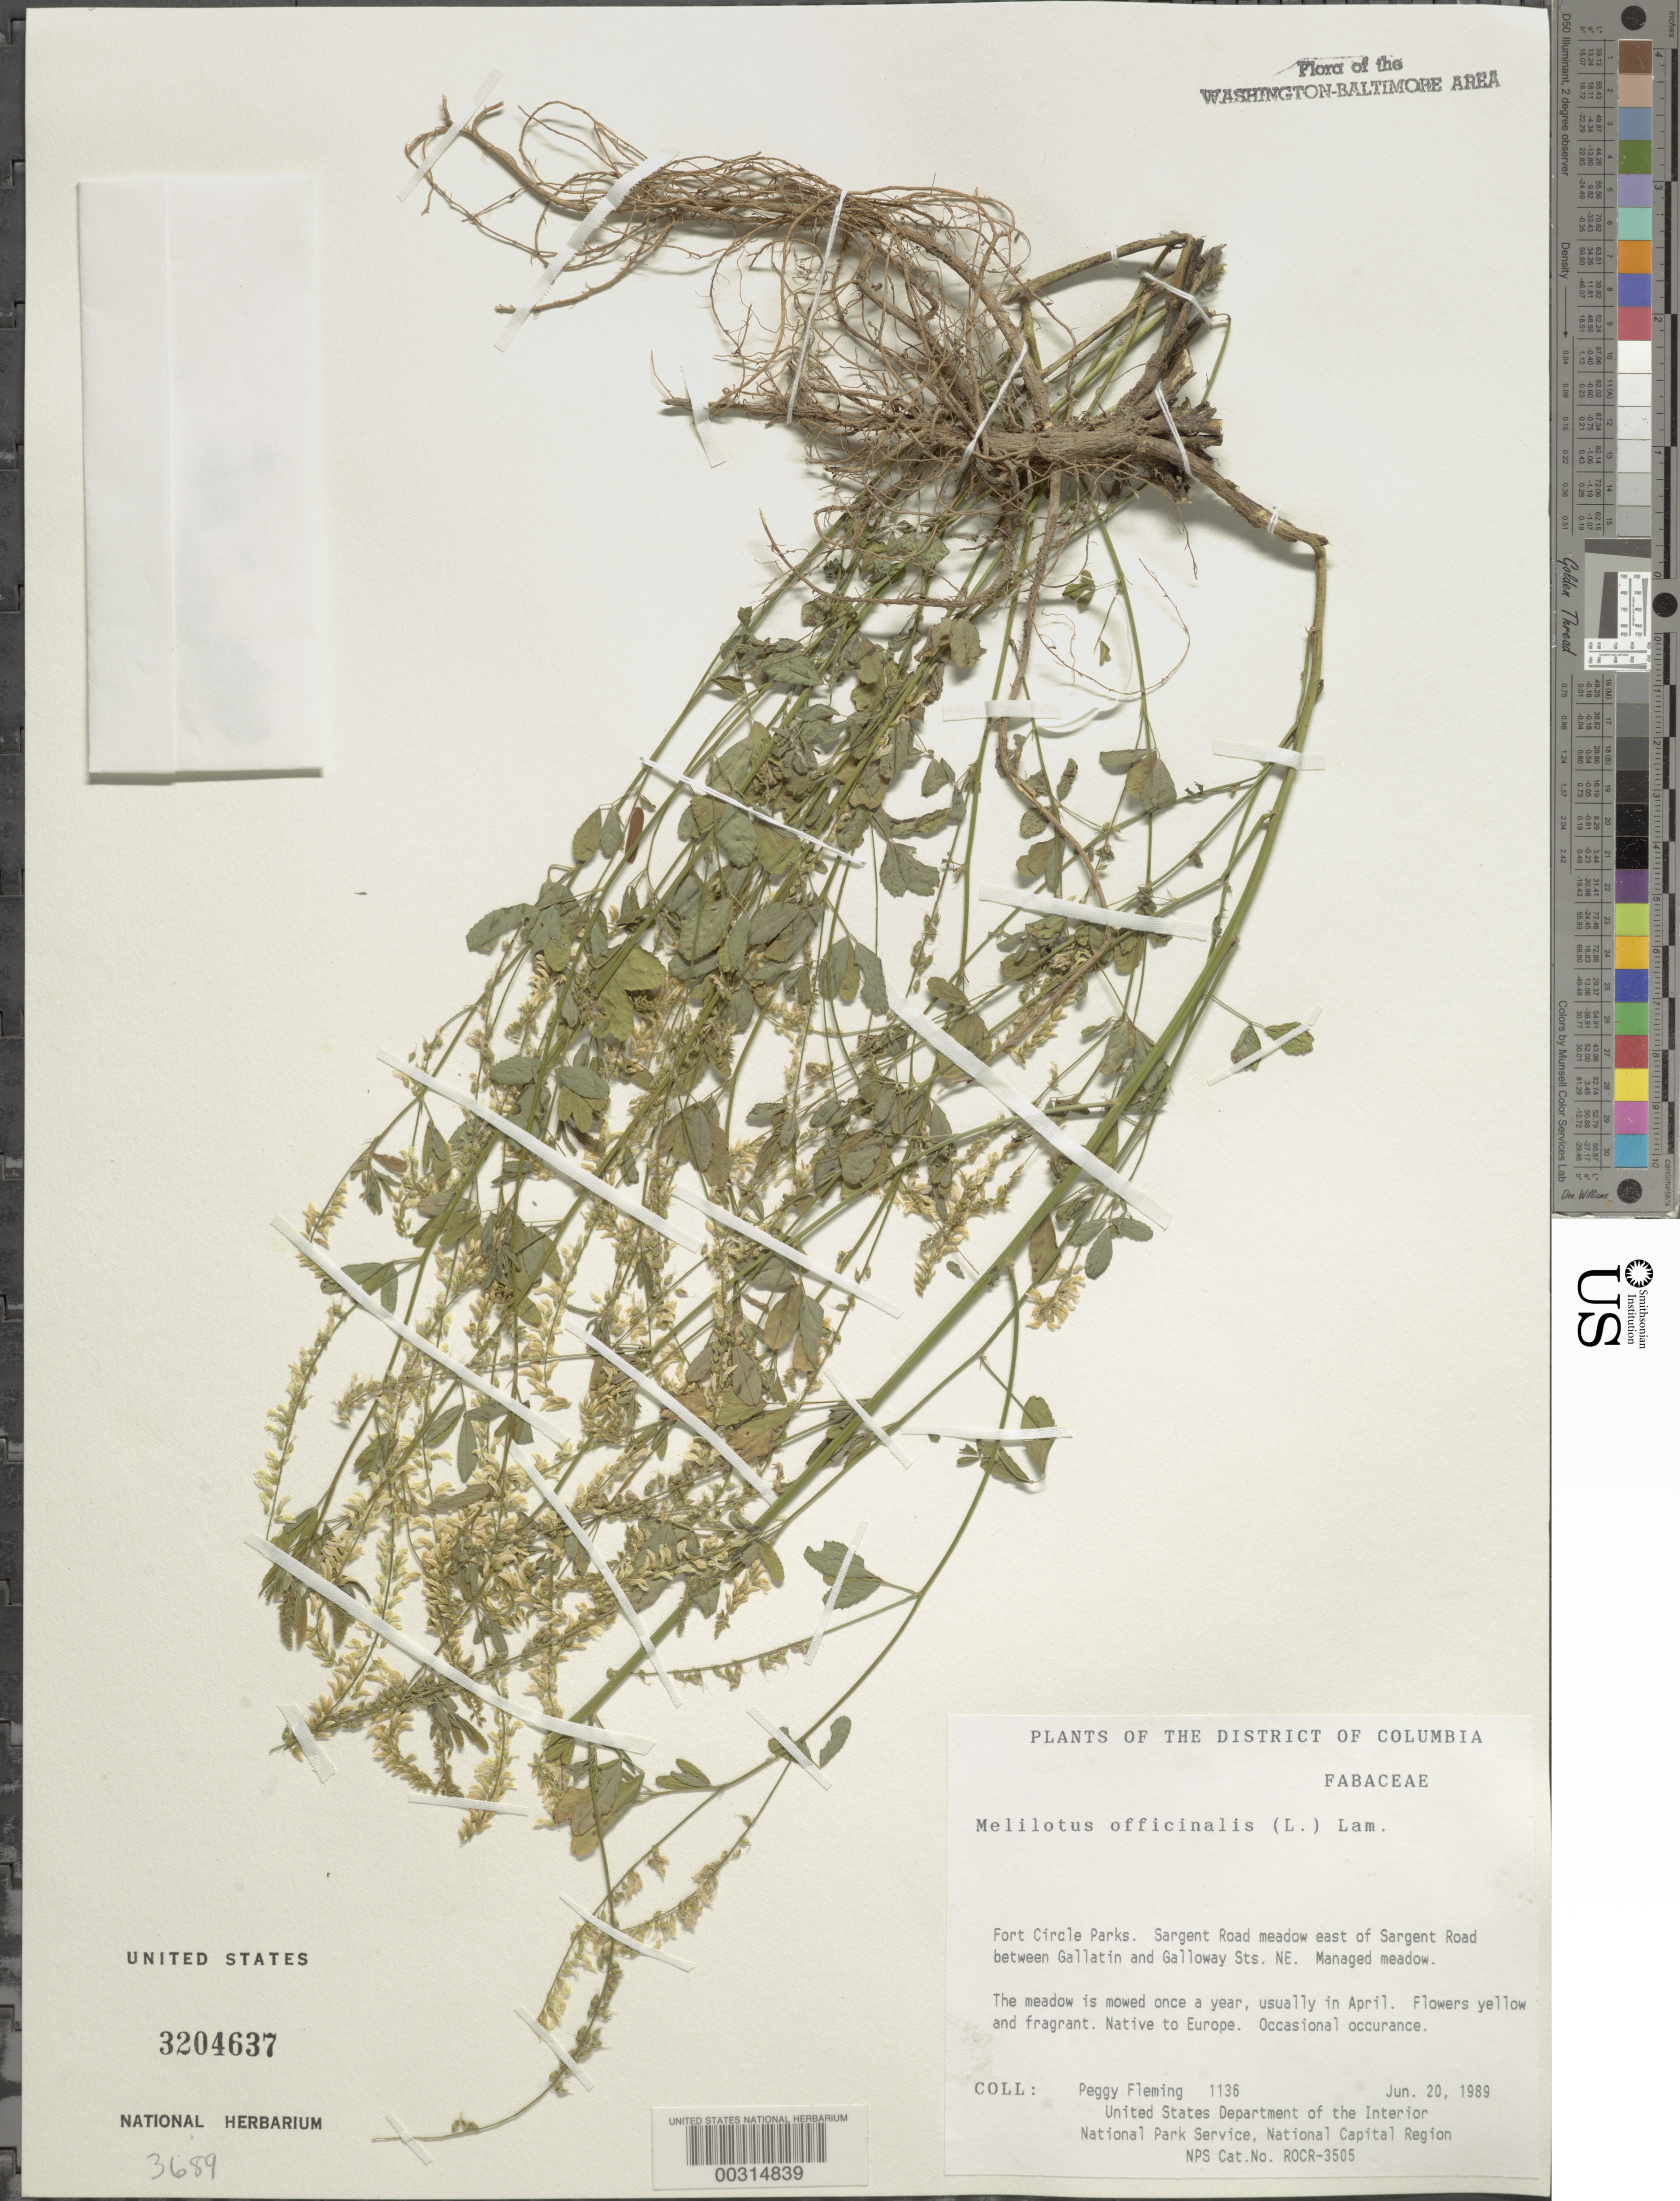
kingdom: Plantae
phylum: Tracheophyta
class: Magnoliopsida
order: Fabales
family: Fabaceae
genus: Melilotus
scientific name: Melilotus officinalis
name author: (L.) Lam.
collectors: P. Fleming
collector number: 1136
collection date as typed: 20 Jun 1989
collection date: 1989-06-20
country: United States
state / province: District of Columbia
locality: Fort Circle Parks, Sargent Road meadow E of Sargent Rd between Gallatin and Galloway Sts, NE.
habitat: Managed meadow, mowed usually in April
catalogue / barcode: US 3204637